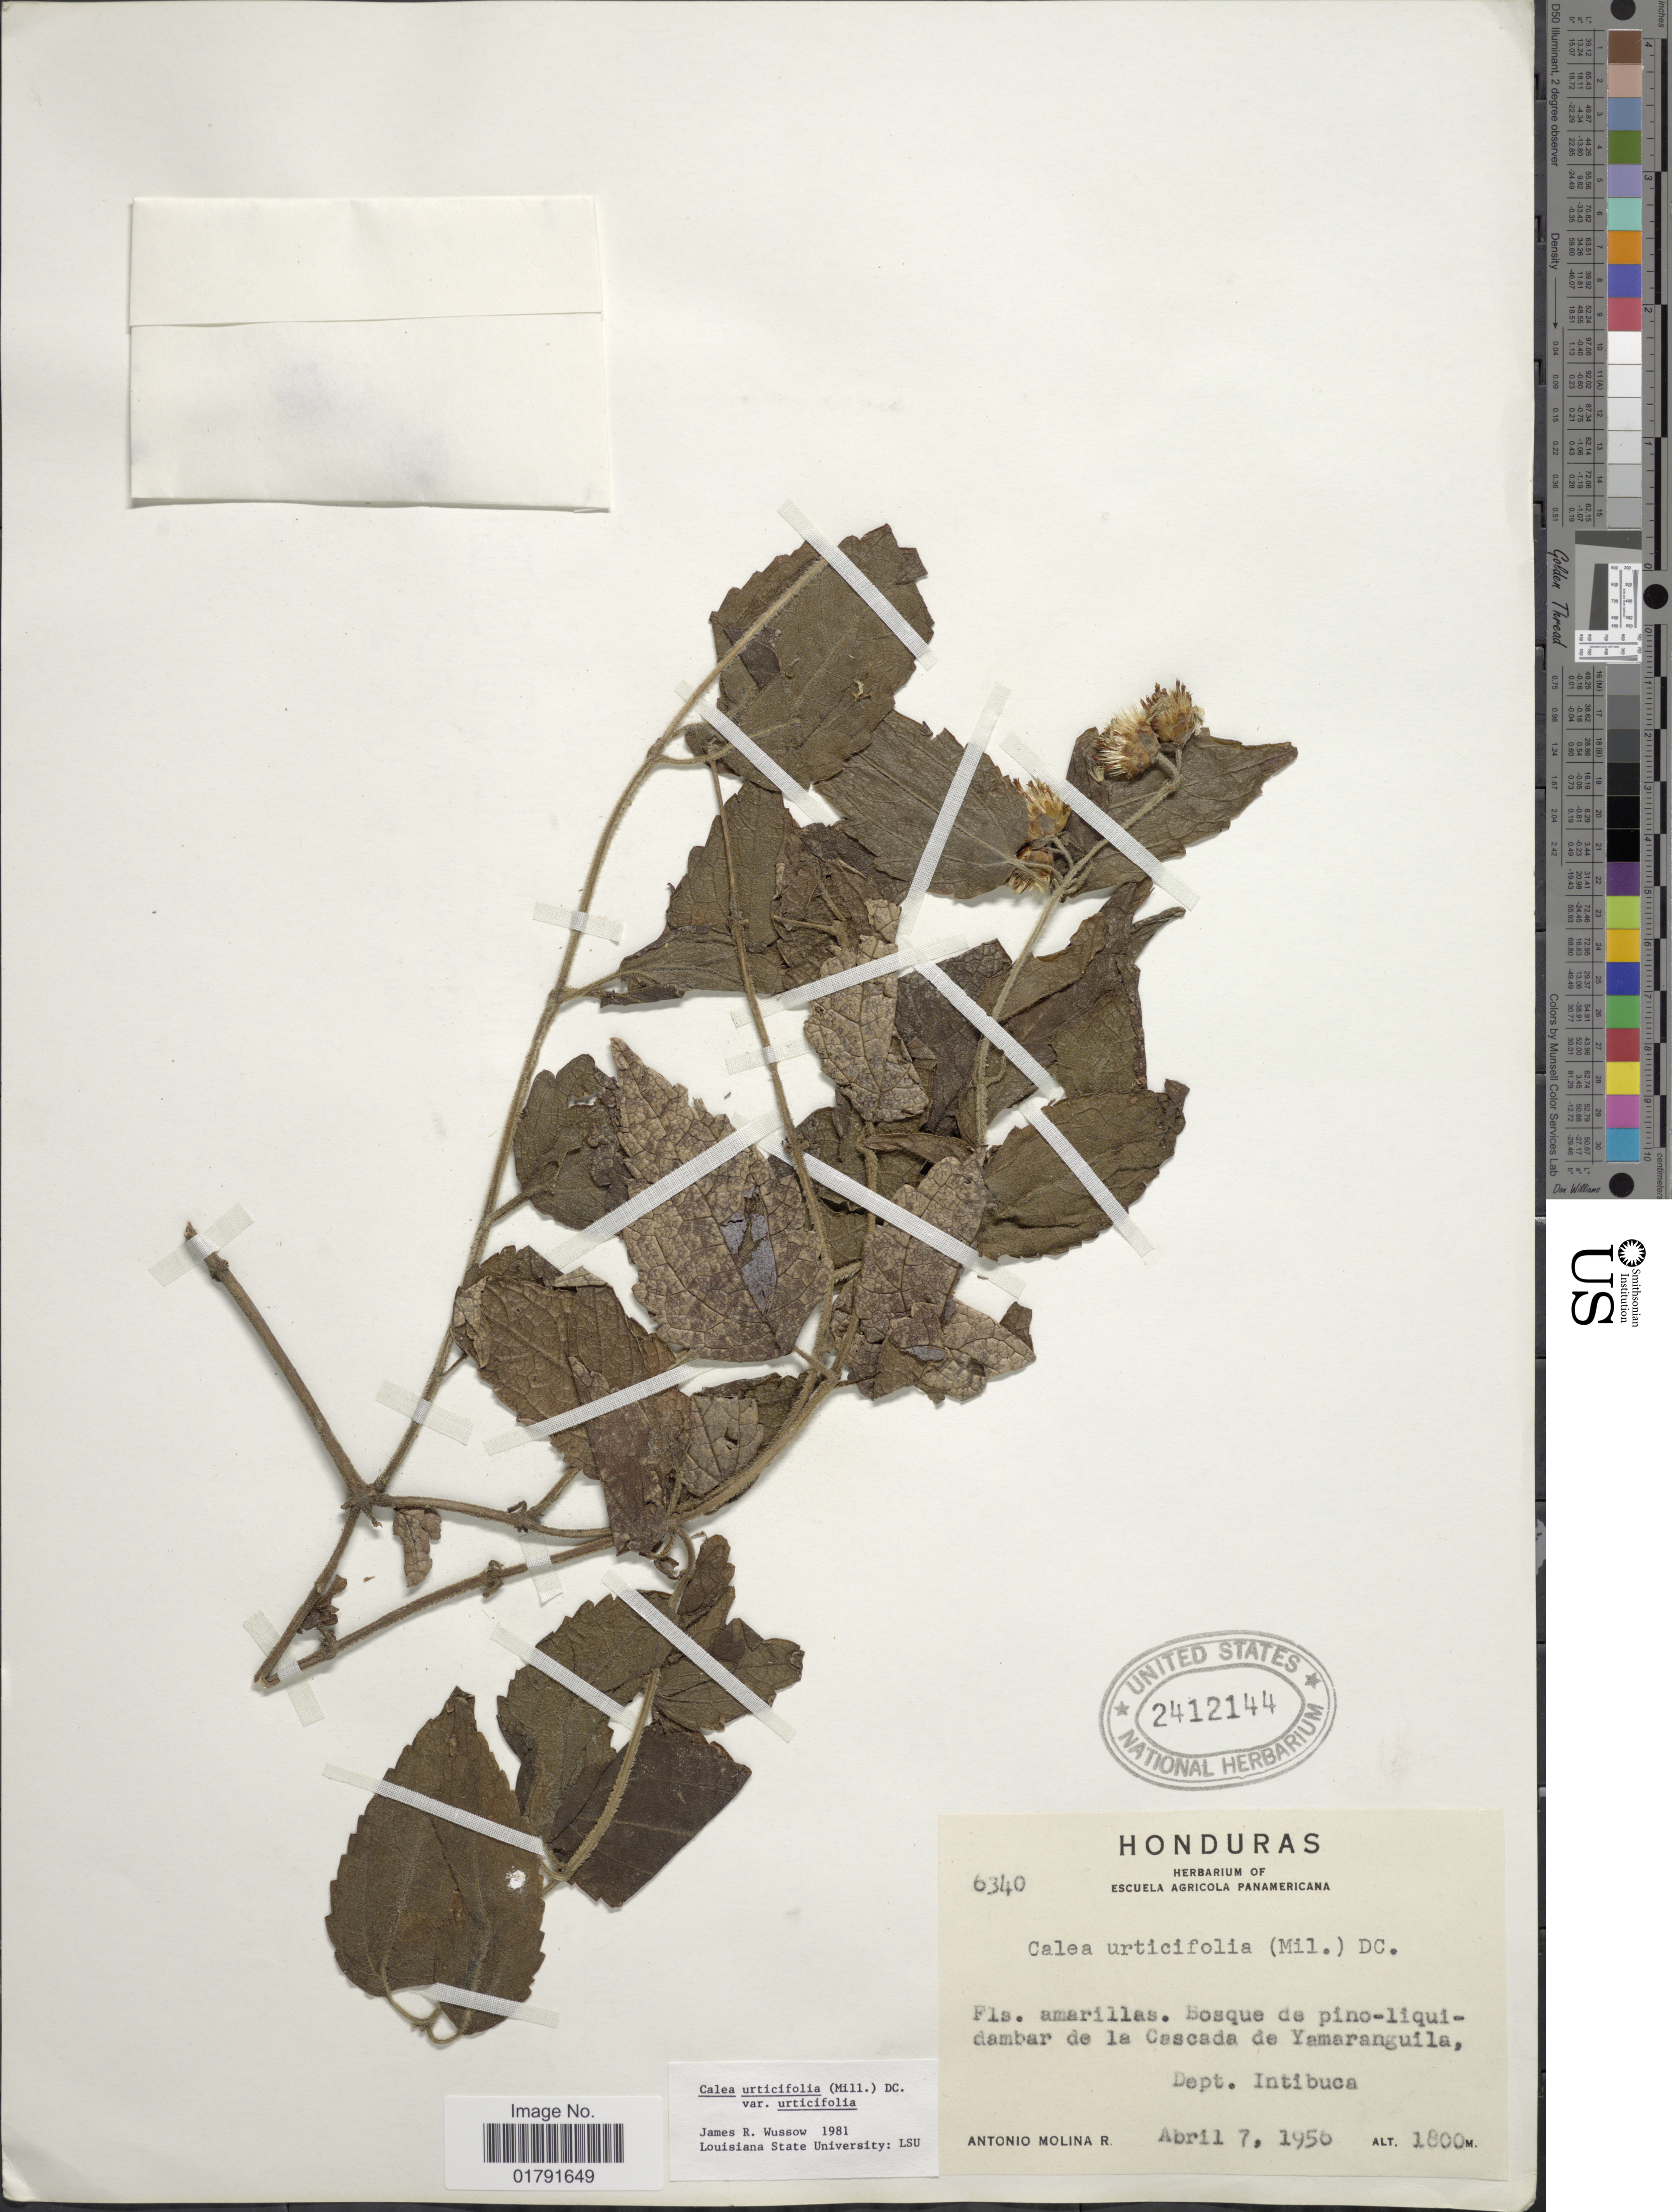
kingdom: Plantae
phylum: Tracheophyta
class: Magnoliopsida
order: Asterales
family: Asteraceae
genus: Calea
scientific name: Calea urticifolia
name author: (Mill.) DC.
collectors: A. Molina R.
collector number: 6340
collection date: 1956-04-07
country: Honduras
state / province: Intibuca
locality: Bosque de pino-liquidambar de la Cascada de Yamaranguila.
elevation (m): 1800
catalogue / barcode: US 2412144